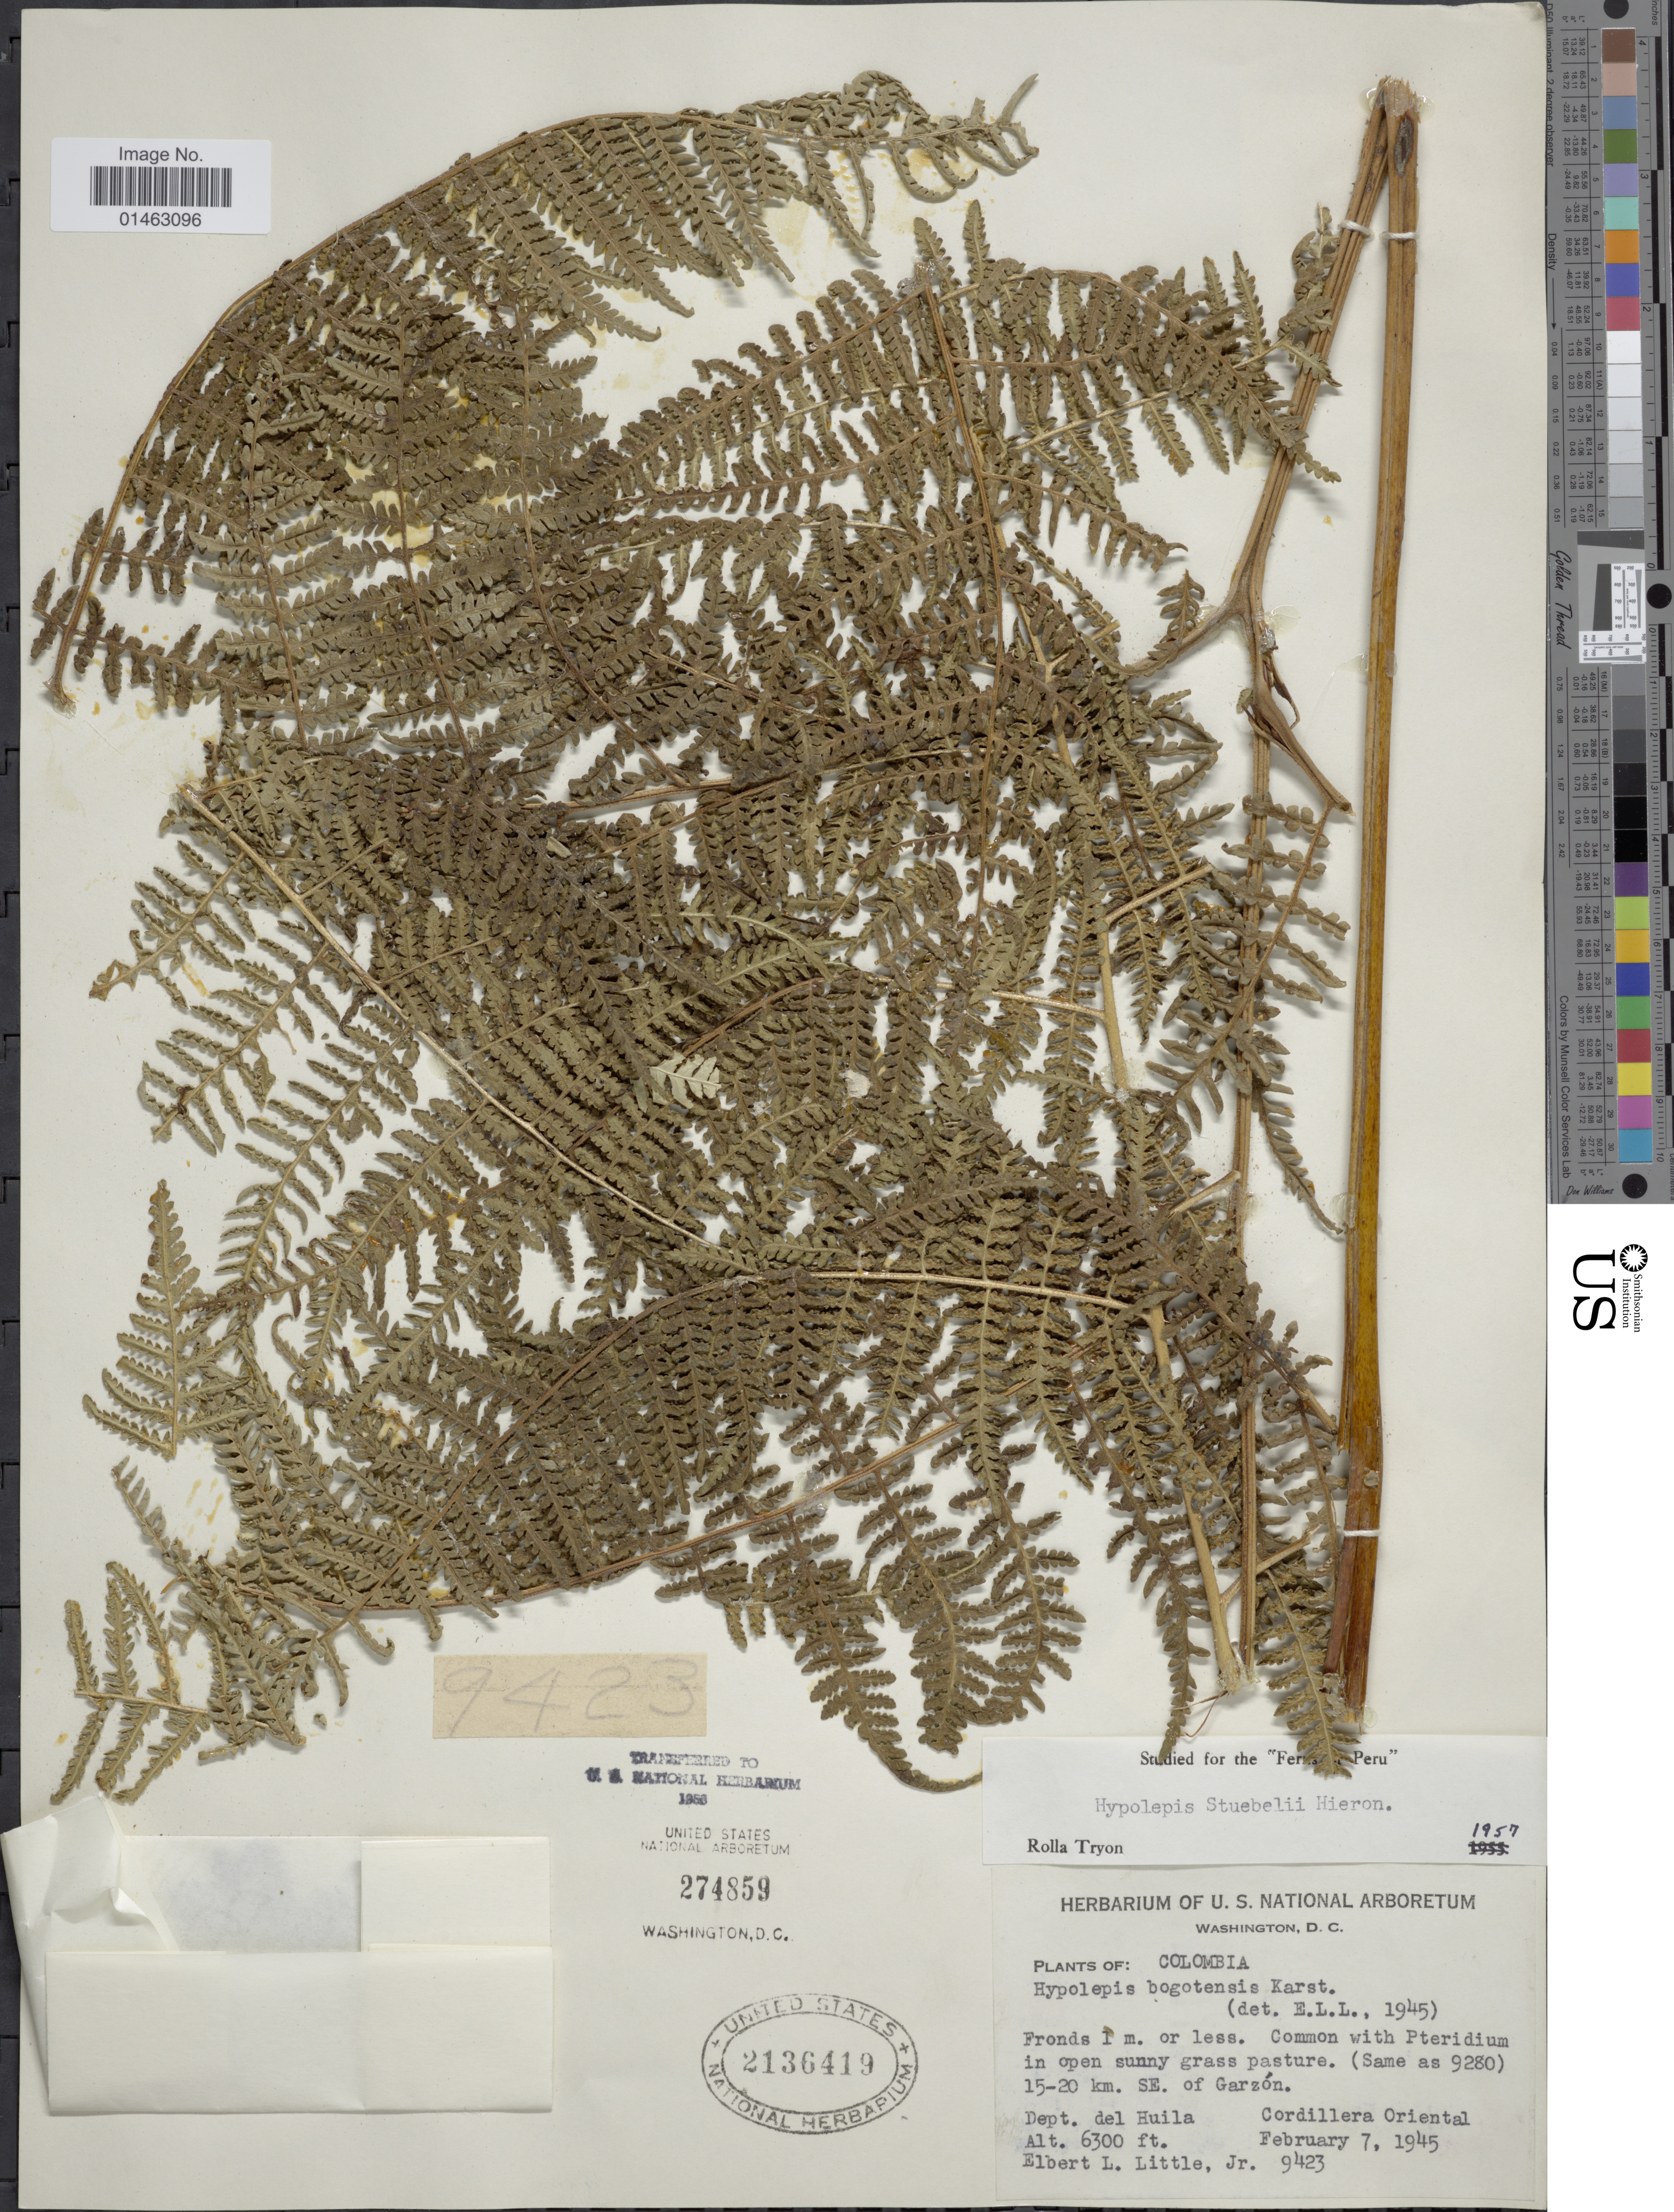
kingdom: Plantae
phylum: Tracheophyta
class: Polypodiopsida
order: Polypodiales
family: Dennstaedtiaceae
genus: Hypolepis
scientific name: Hypolepis steubelii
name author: Hieron.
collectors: E. L. Little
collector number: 9423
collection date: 1945-02-07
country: Colombia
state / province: Huila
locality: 15-20 km SE. of Garzón, Dept. del Huila, Cordillera Oriental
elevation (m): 1920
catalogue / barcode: US 274859